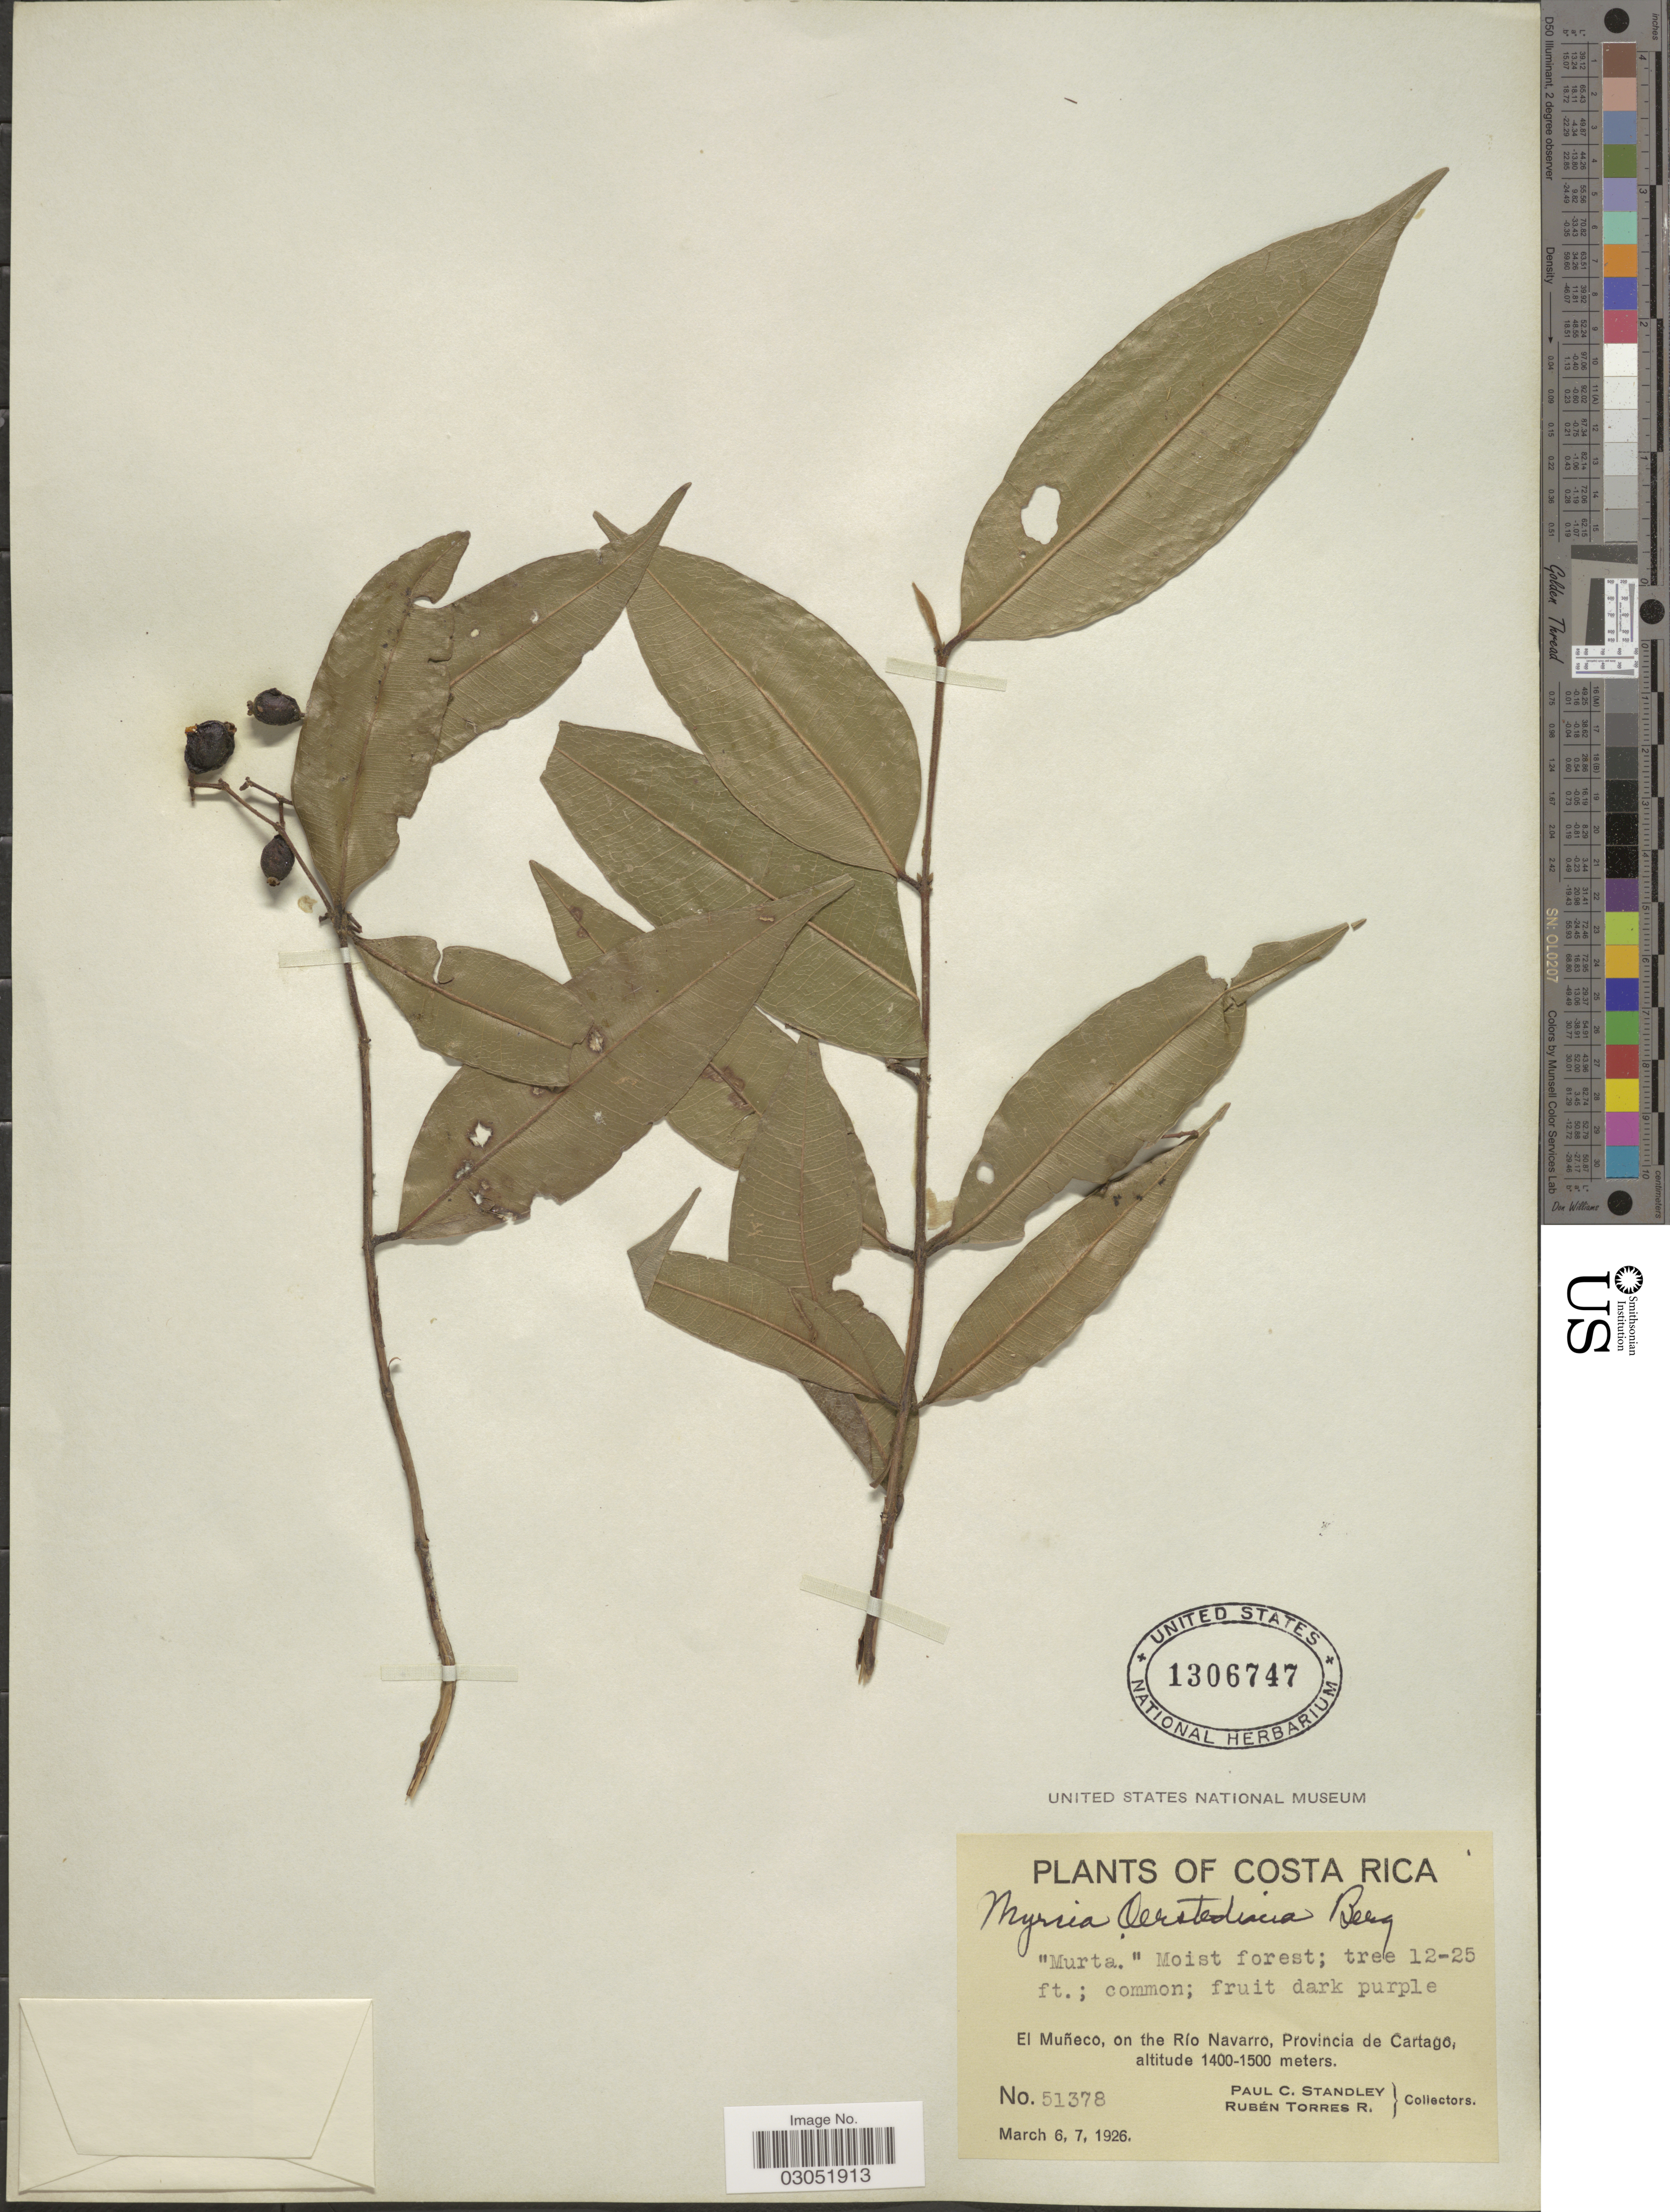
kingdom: Plantae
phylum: Tracheophyta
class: Magnoliopsida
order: Myrtales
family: Myrtaceae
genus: Myrcia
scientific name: Myrcia splendens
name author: (Sw.) DC.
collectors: P. C. Standley & R. Torres R.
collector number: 51378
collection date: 1926-03-06/1926-03-07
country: Costa Rica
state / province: Cartago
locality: El Muñeco, on the Río Navarro.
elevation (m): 1400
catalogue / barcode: US 1306747